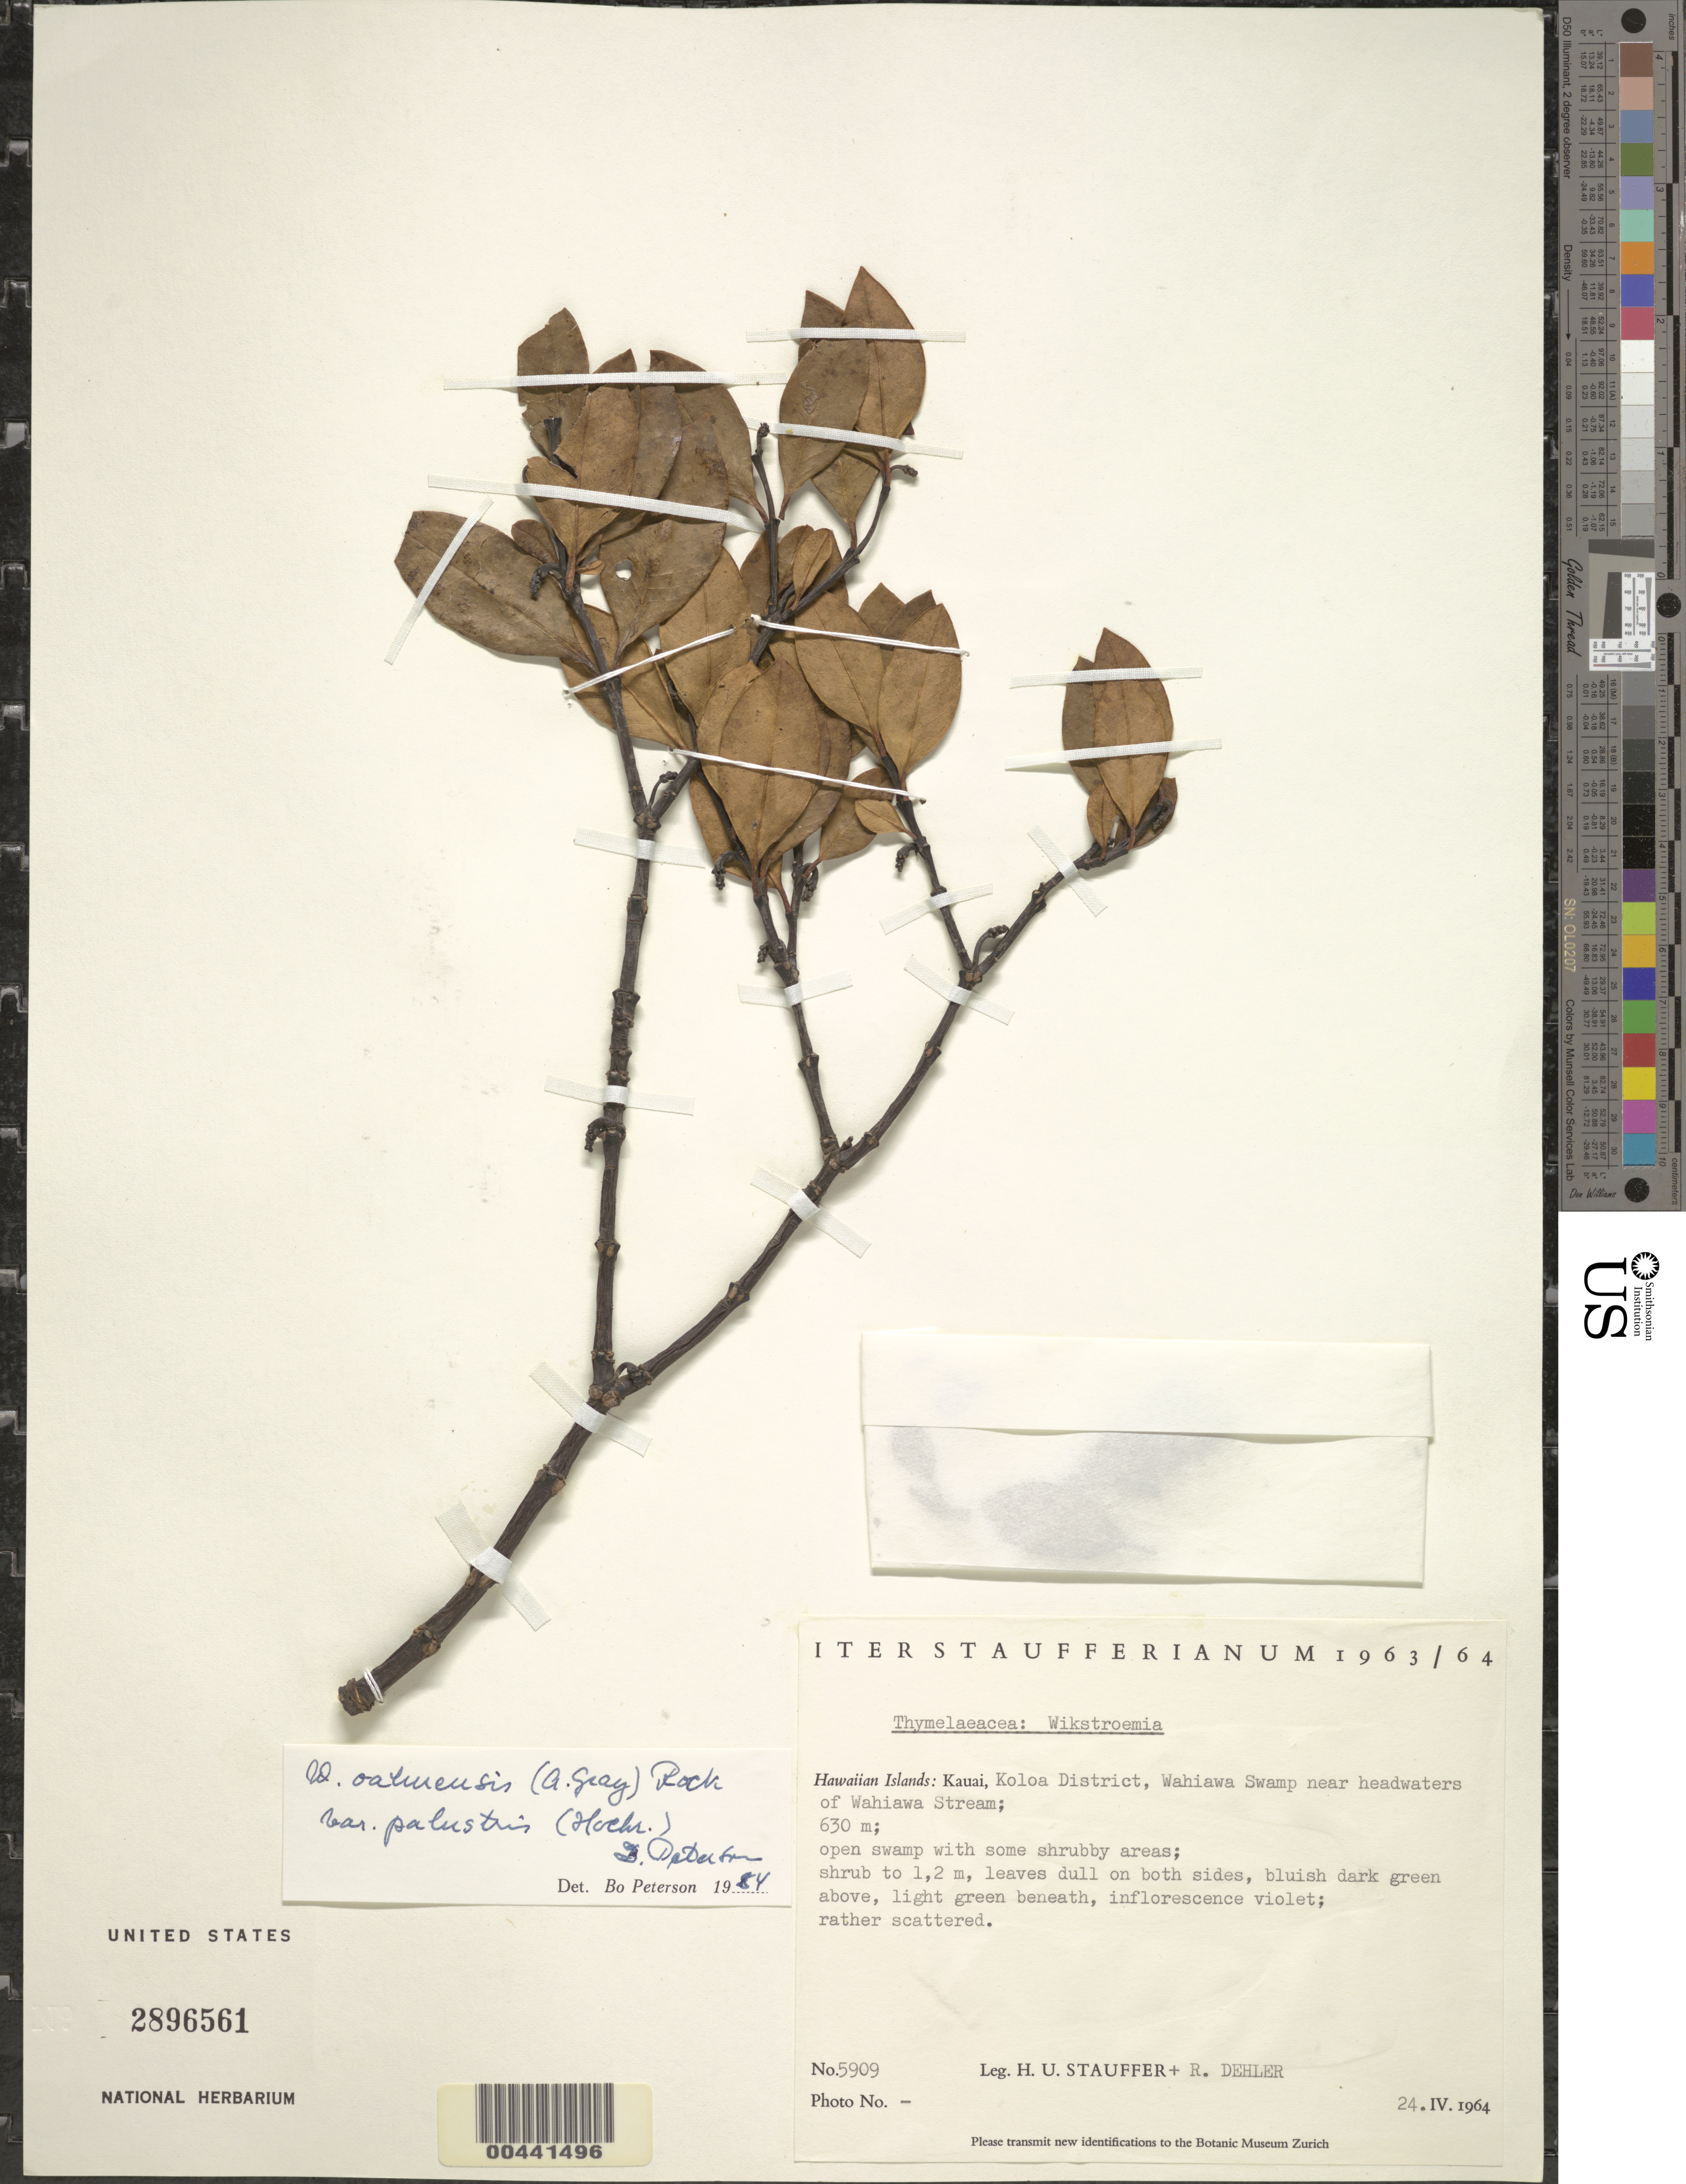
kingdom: Plantae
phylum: Tracheophyta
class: Magnoliopsida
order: Malvales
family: Thymelaeaceae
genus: Wikstroemia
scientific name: Wikstroemia oahuensis var. palustris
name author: (Hochr.) B. Peterson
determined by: Peterson, B.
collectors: H. U. Stauffer & R. Dehler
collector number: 5909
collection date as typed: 24 Apr 1964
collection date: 1964-04-24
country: United States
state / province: Hawaii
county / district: Kauai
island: Kaua'i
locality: Koloa District, Wahiawa Swamp near headwaters of Wahiawa Stream.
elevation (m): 630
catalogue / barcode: US 2896561